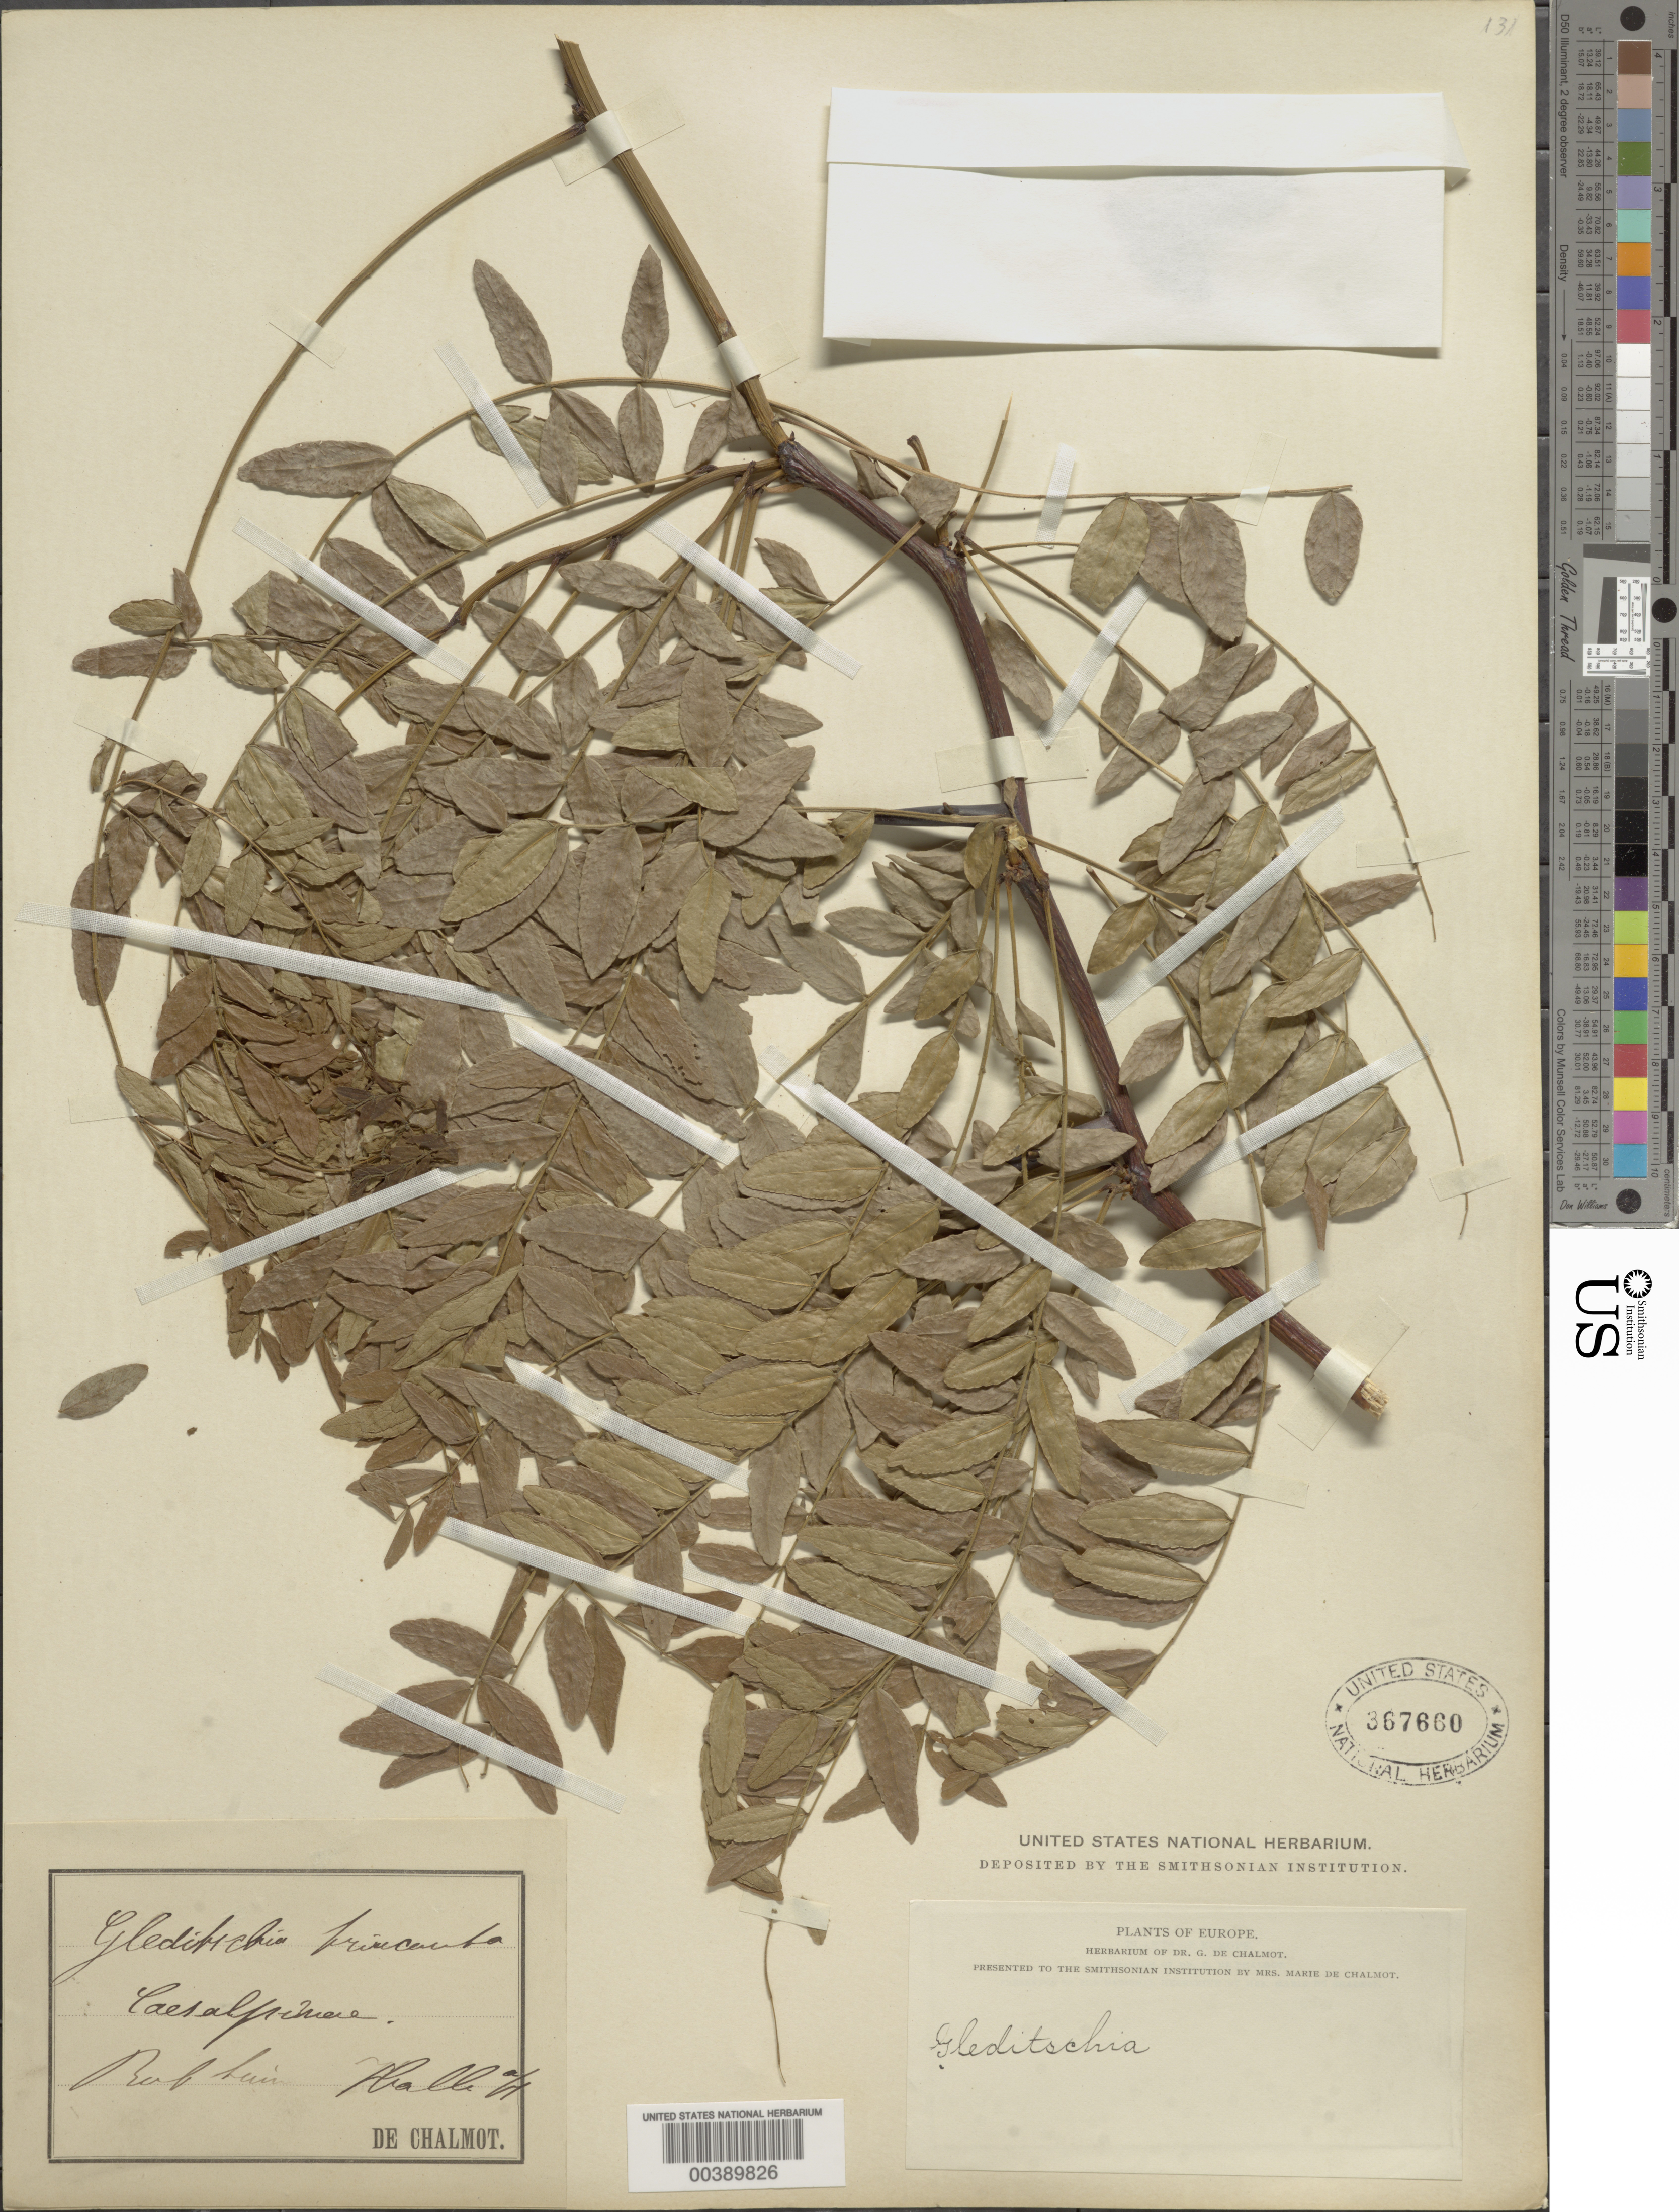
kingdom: Plantae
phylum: Tracheophyta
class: Magnoliopsida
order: Fabales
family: Fabaceae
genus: Gleditsia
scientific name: Gleditsia triacanthos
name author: L.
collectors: G. de Chalmot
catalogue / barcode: US 367660